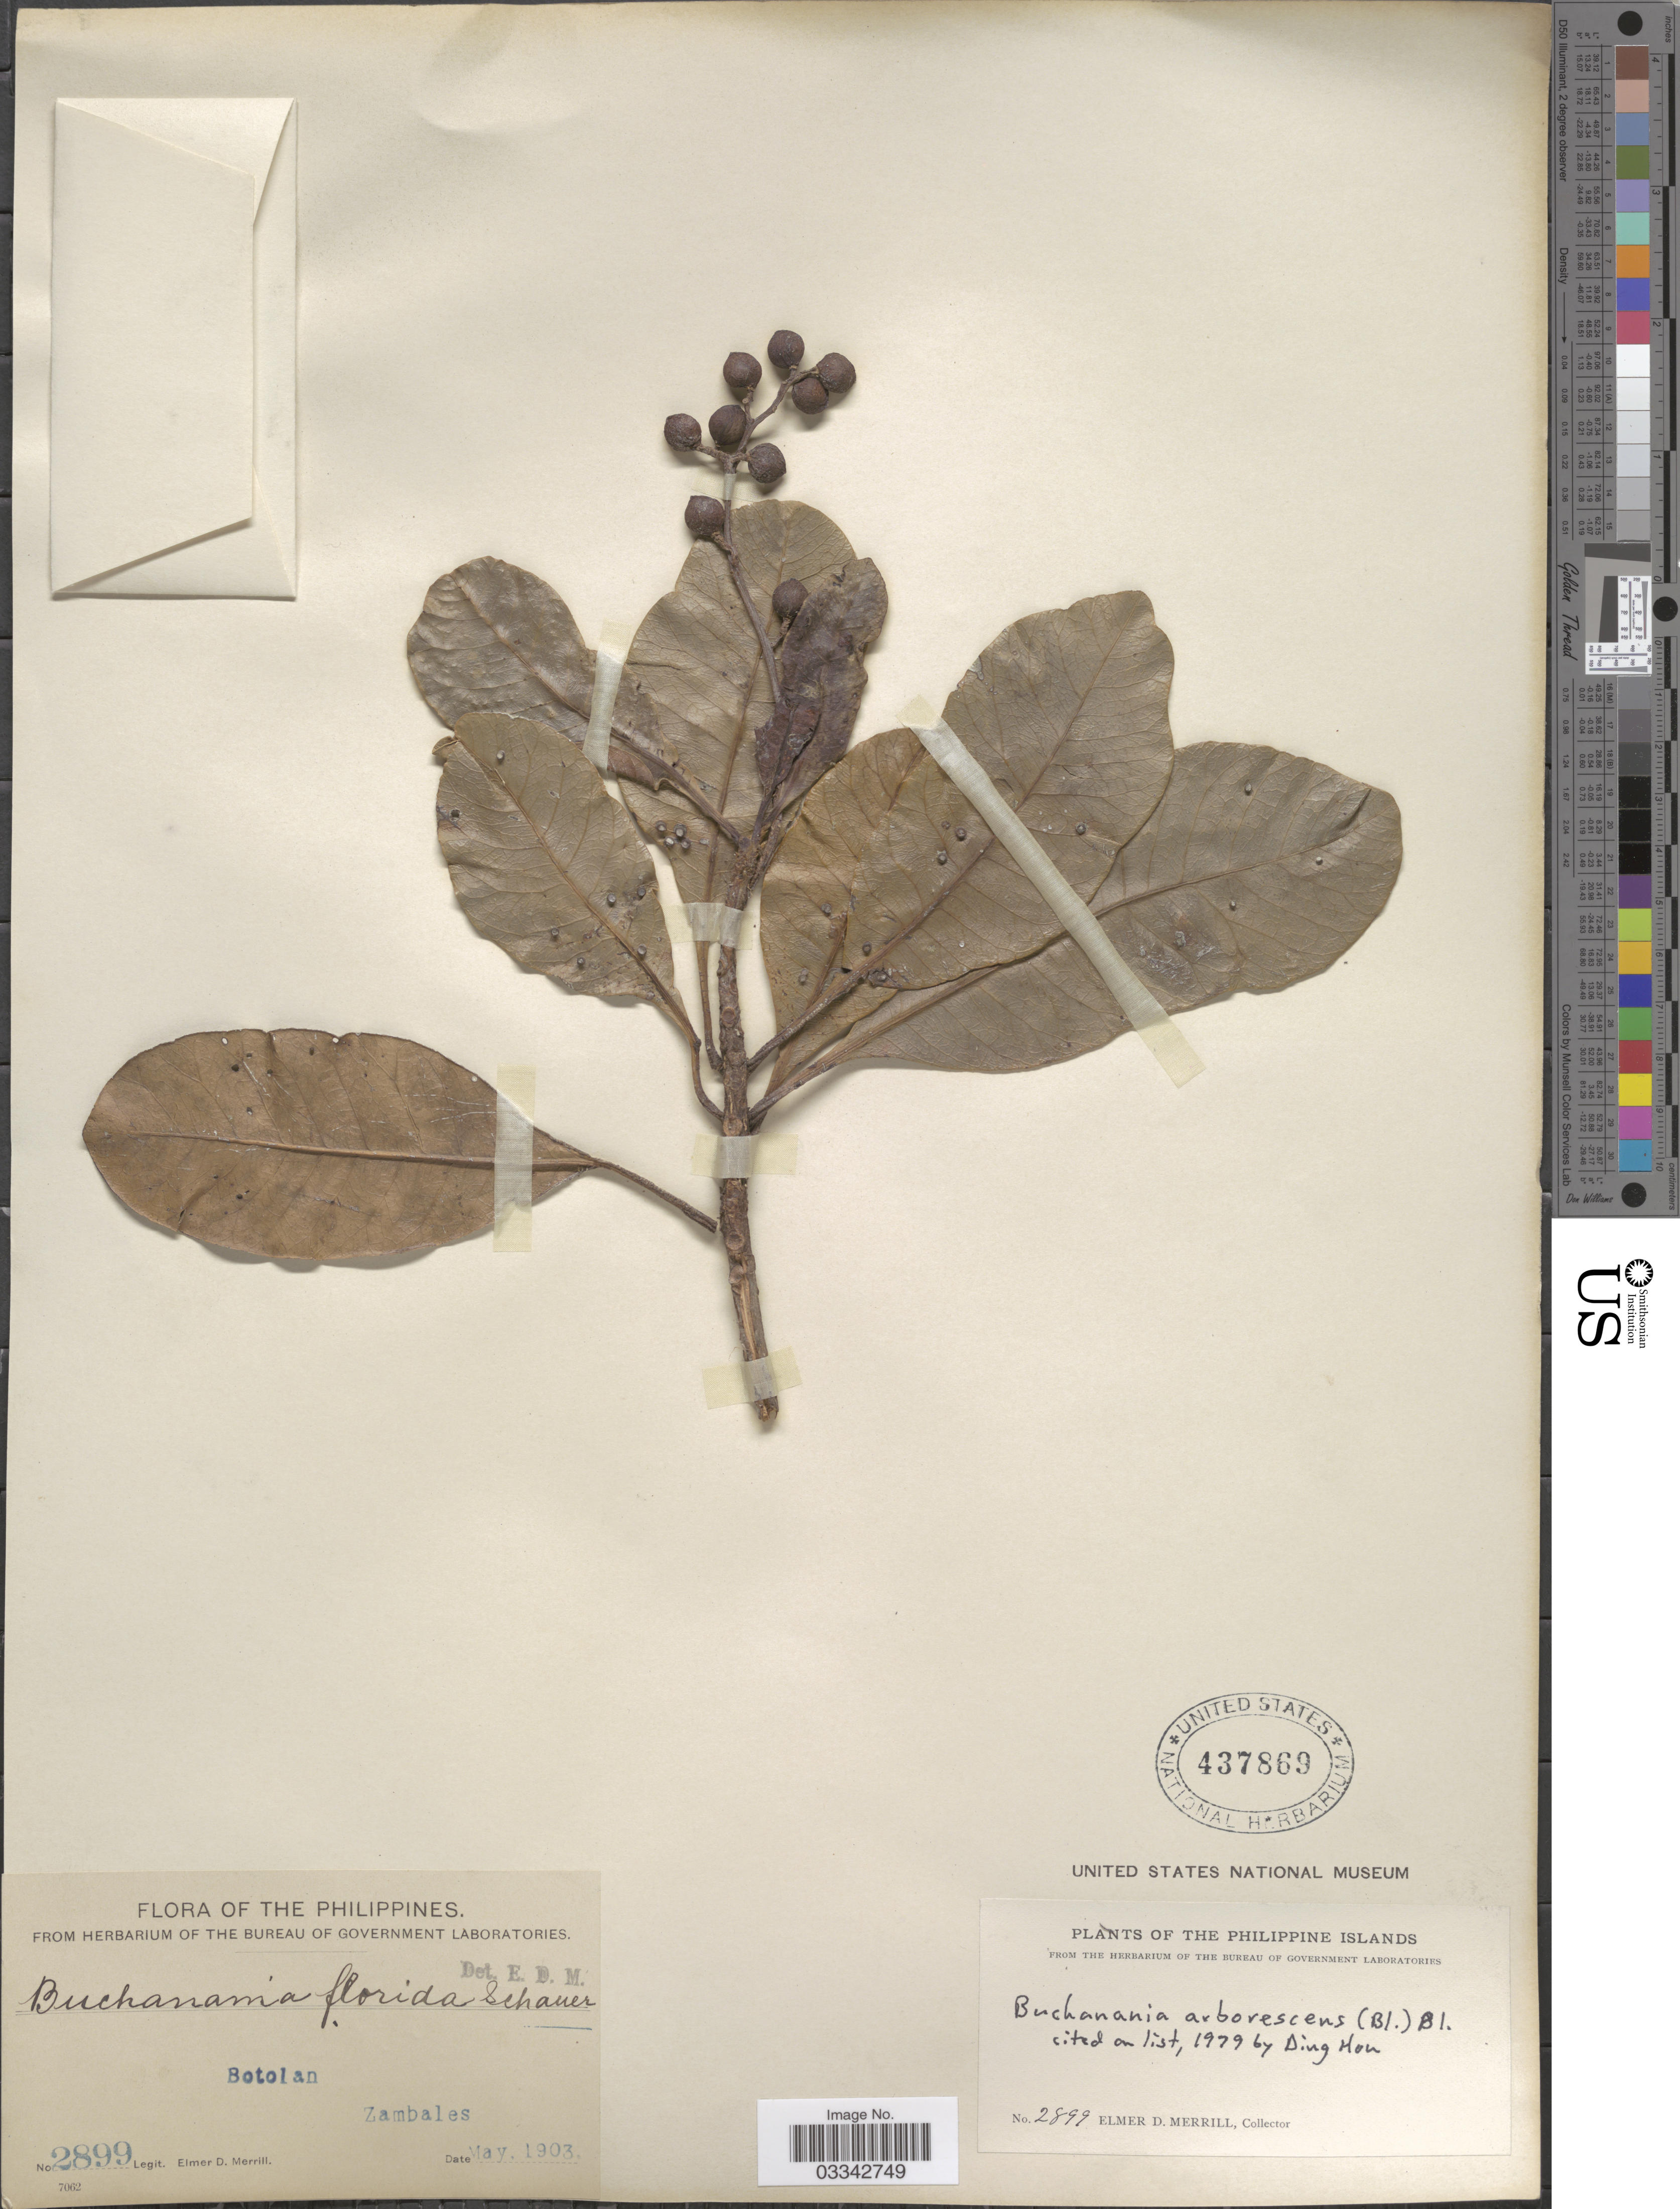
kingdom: Plantae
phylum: Tracheophyta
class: Magnoliopsida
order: Sapindales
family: Anacardiaceae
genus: Buchanania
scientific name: Buchanania arborescens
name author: (Blume) Blume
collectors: E. D. Merrill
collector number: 2899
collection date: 1903-05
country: Philippines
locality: The Philippine Islands. Botolan, Zambales.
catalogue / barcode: US 437869